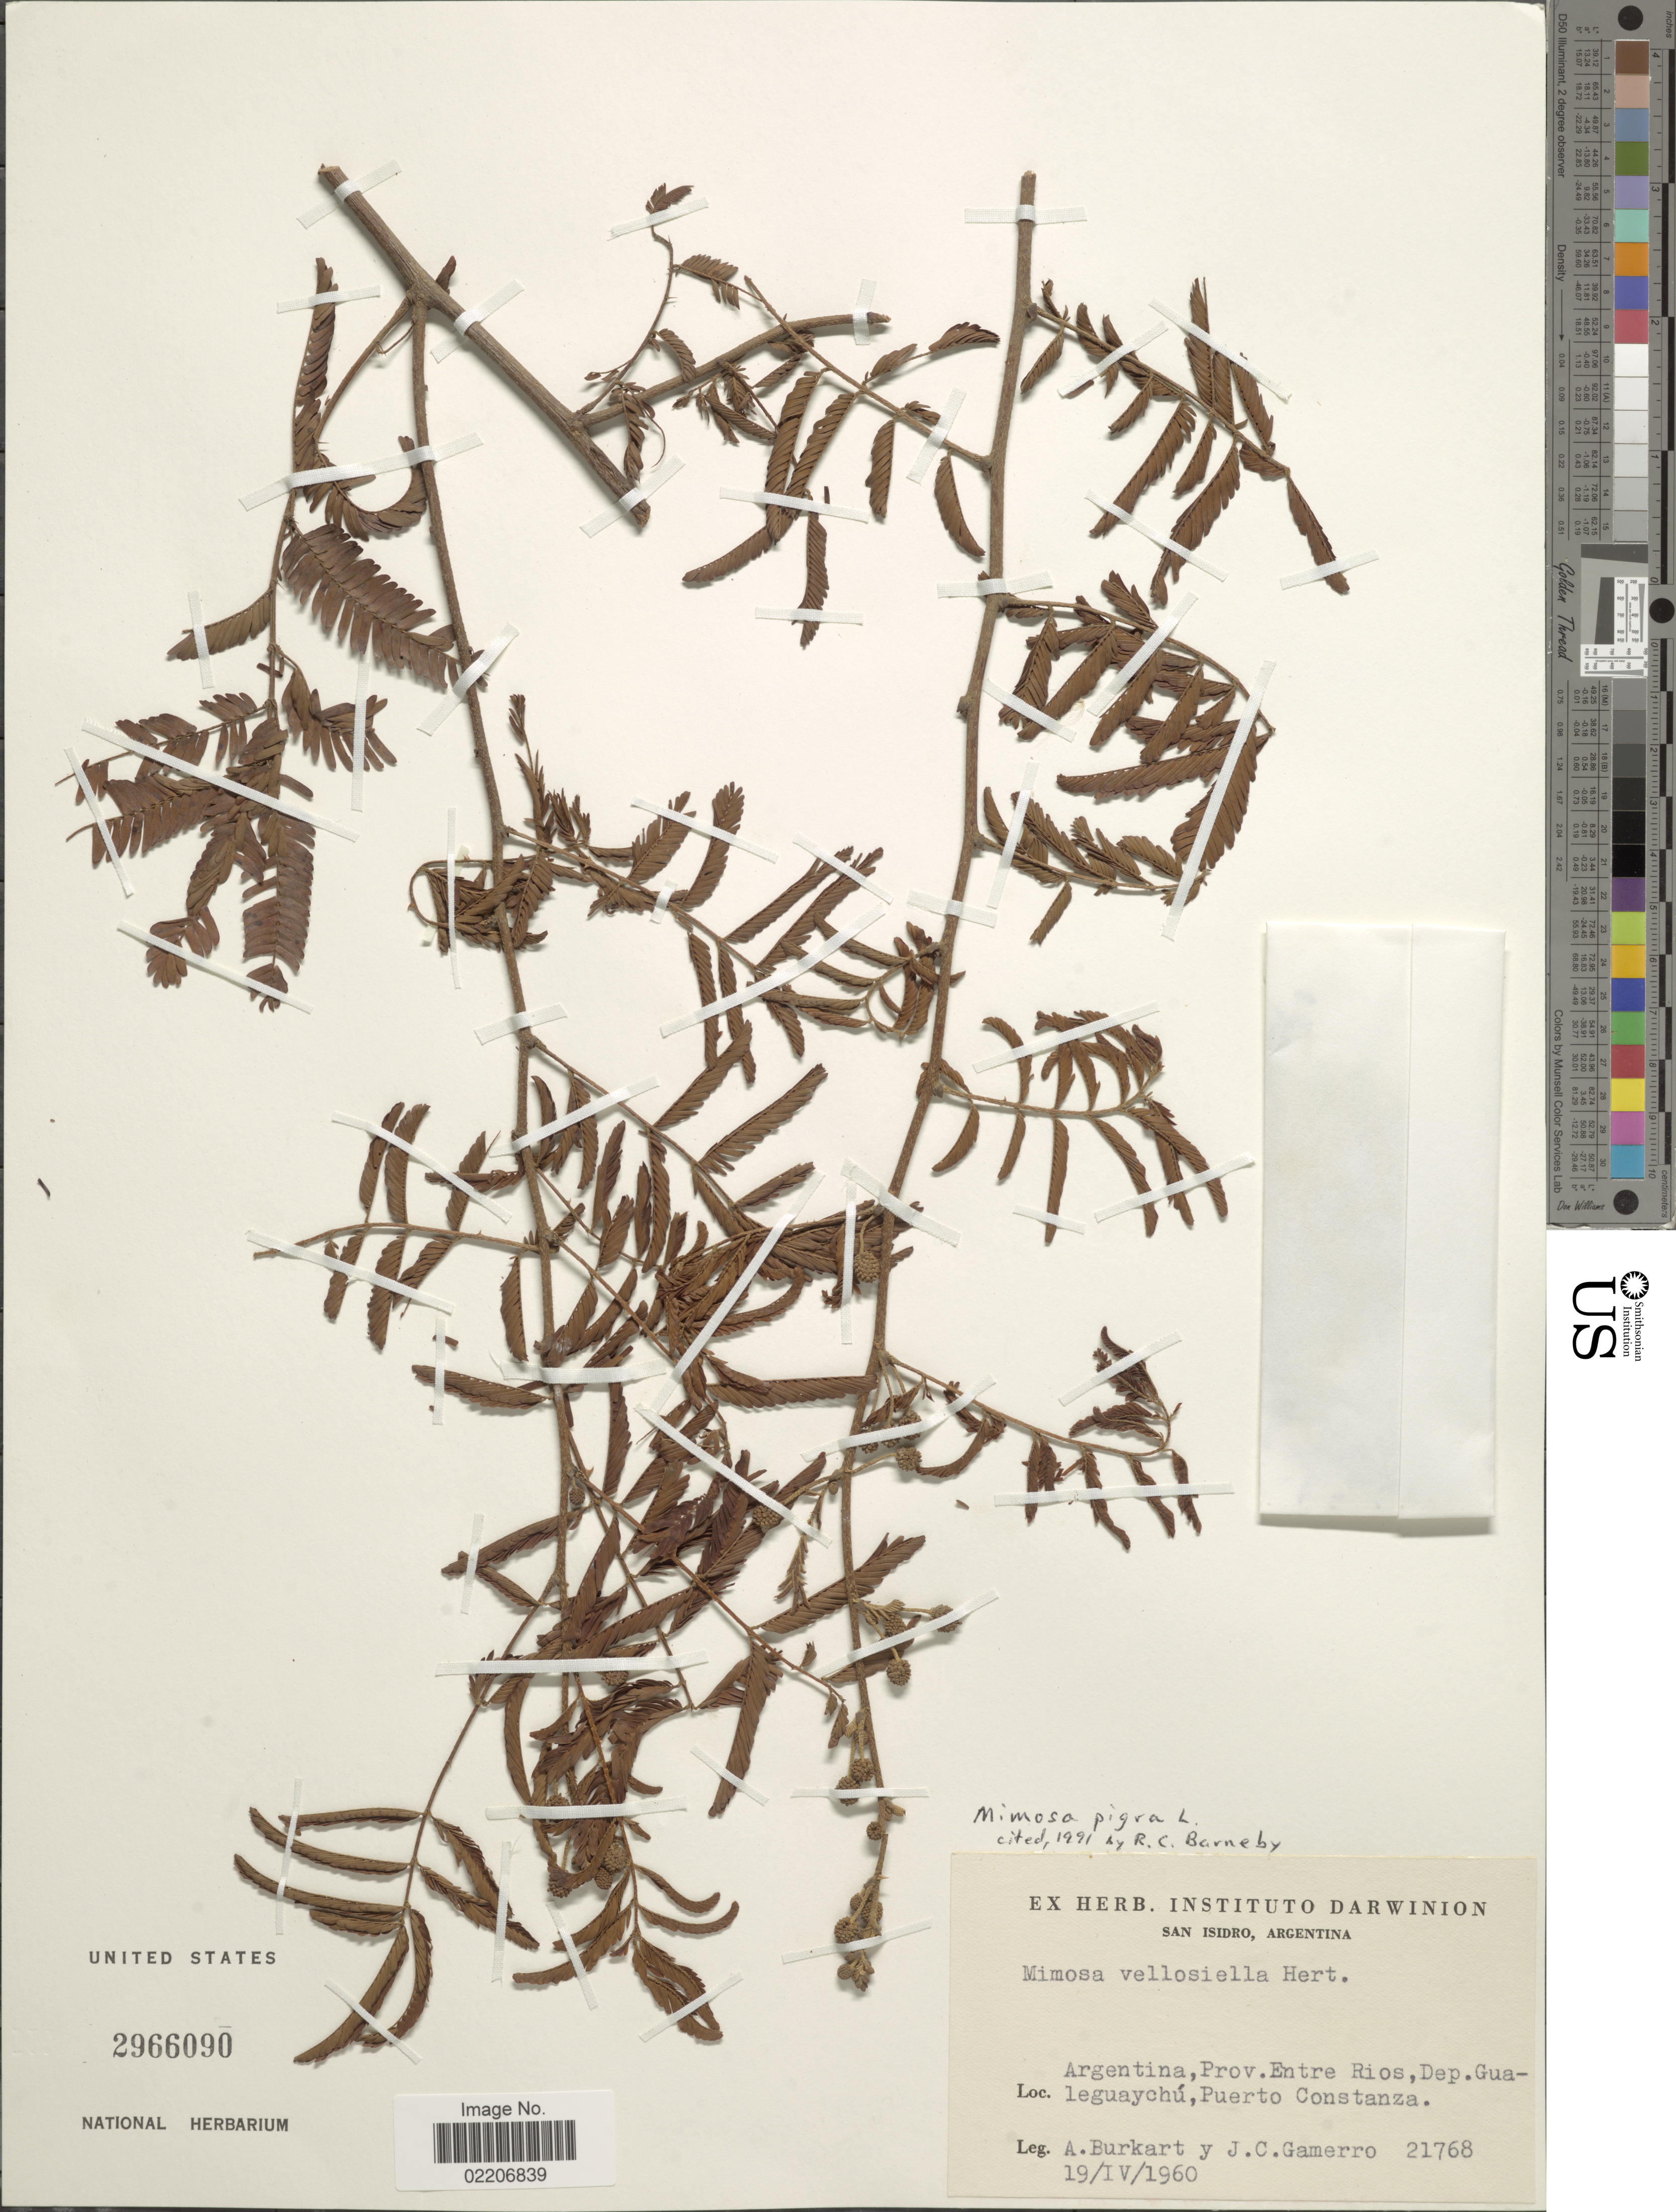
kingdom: Plantae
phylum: Tracheophyta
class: Magnoliopsida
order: Fabales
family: Fabaceae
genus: Mimosa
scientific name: Mimosa pigra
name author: L.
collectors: J. Gamerro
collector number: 21768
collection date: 1960-04-19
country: Argentina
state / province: Entre Rios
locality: Dep. Gualeguaychu, Puerto Constanza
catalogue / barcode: US 2966090